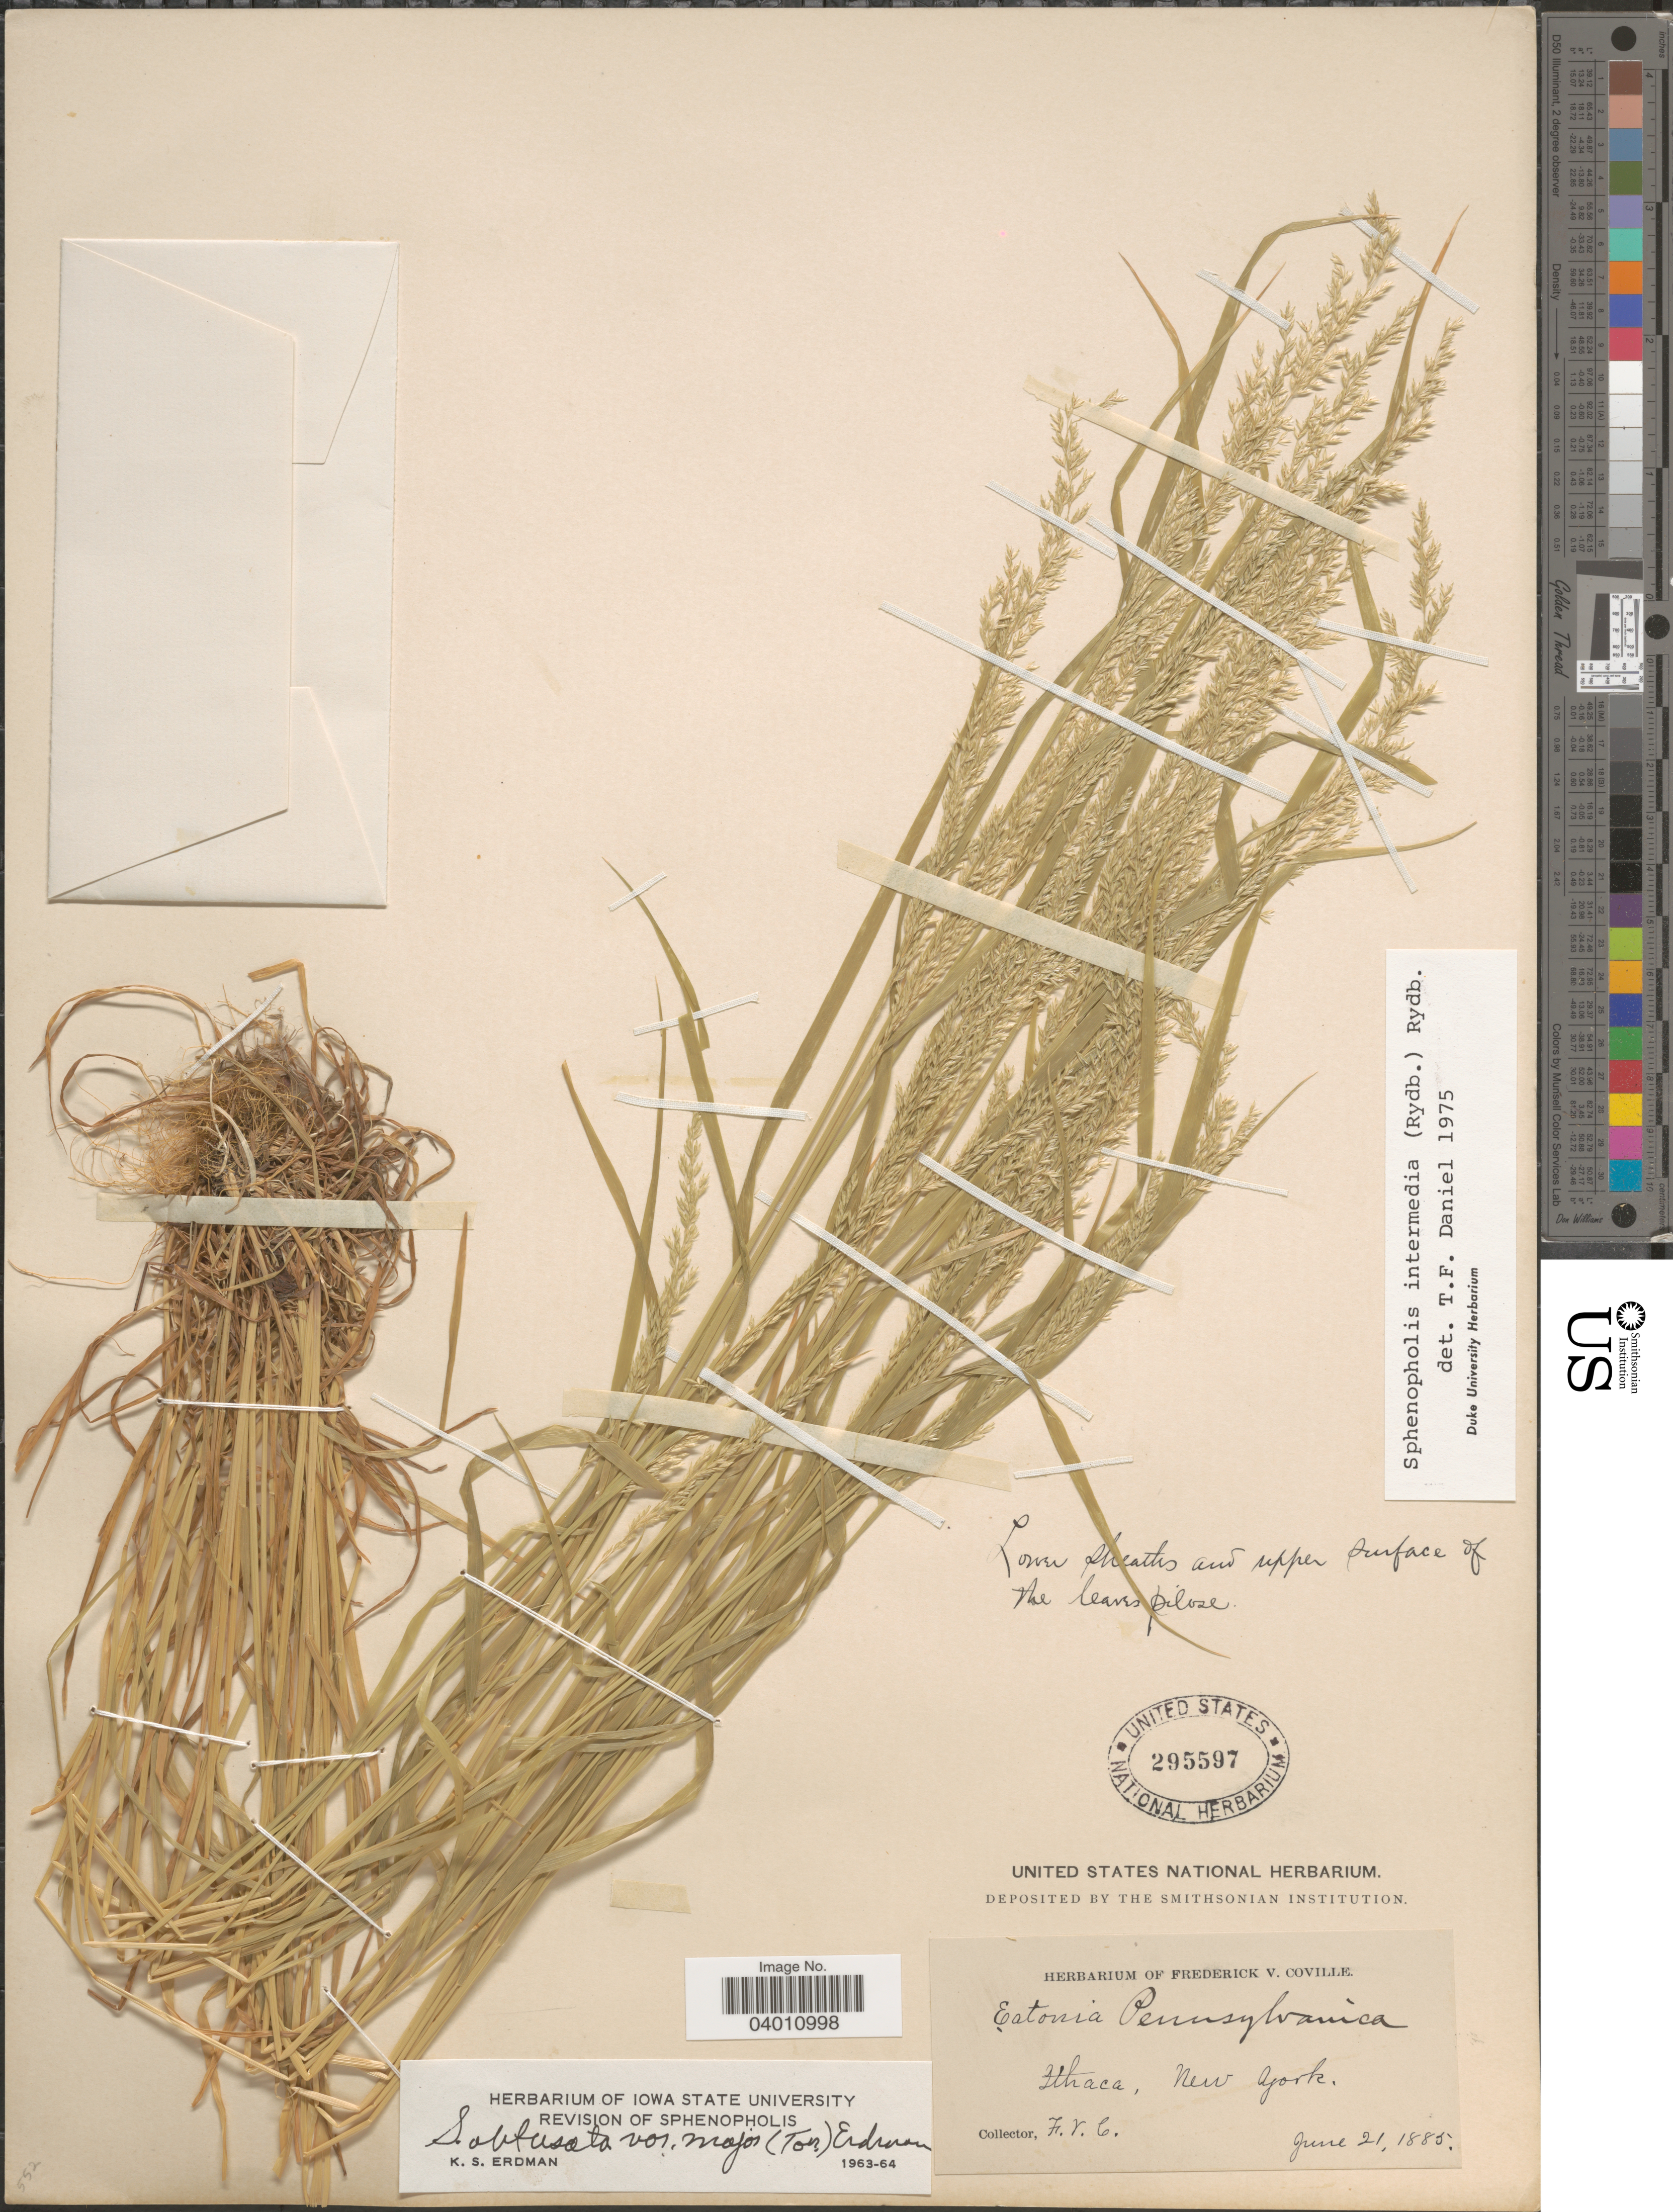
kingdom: Plantae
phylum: Tracheophyta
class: Liliopsida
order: Poales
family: Poaceae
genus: Sphenopholis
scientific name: Sphenopholis intermedia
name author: (Rydb.) Rydb.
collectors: F. V. Coville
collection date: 1885-06-21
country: United States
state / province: New York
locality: Ithaca.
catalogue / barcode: US 295597